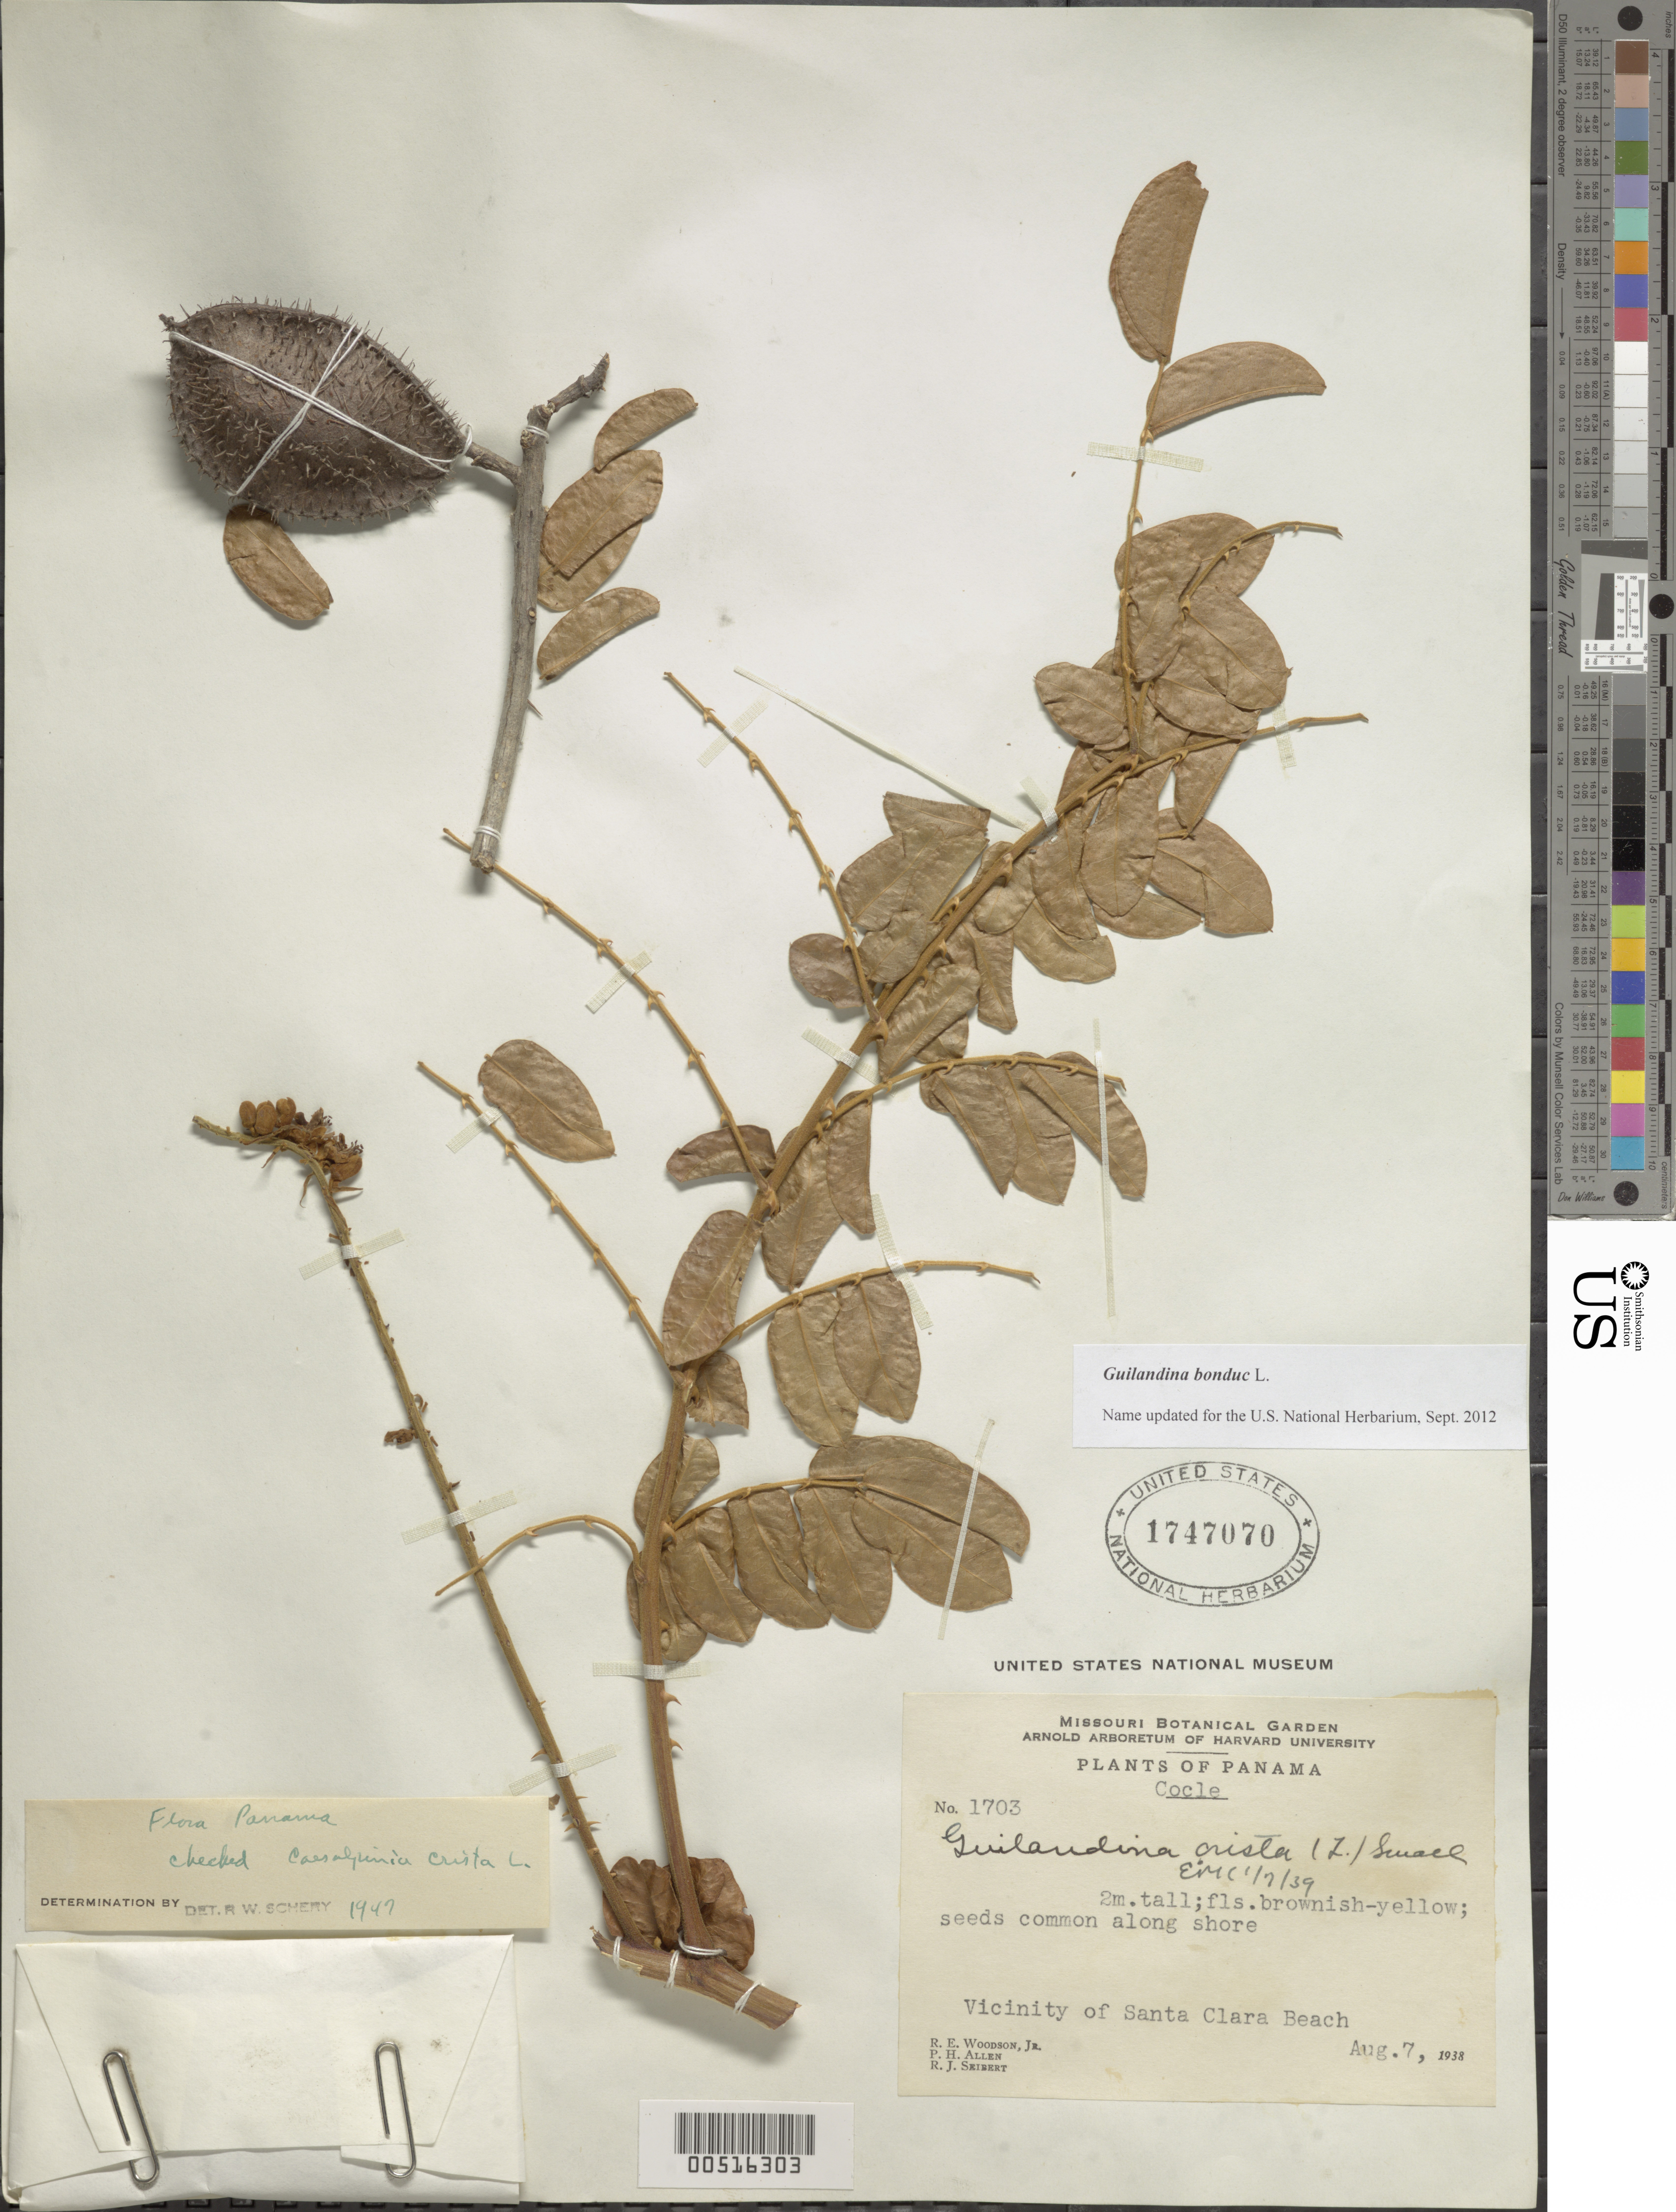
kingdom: Plantae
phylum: Tracheophyta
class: Magnoliopsida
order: Fabales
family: Fabaceae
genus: Guilandina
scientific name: Guilandina bonduc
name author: L.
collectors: R. E. Woodson, P. H. Allen & R. J. Seibert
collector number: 1703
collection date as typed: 07 Aug 1938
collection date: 1938-08-07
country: Panama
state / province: Coclé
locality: Santa Clara Beach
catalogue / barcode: US 1747070